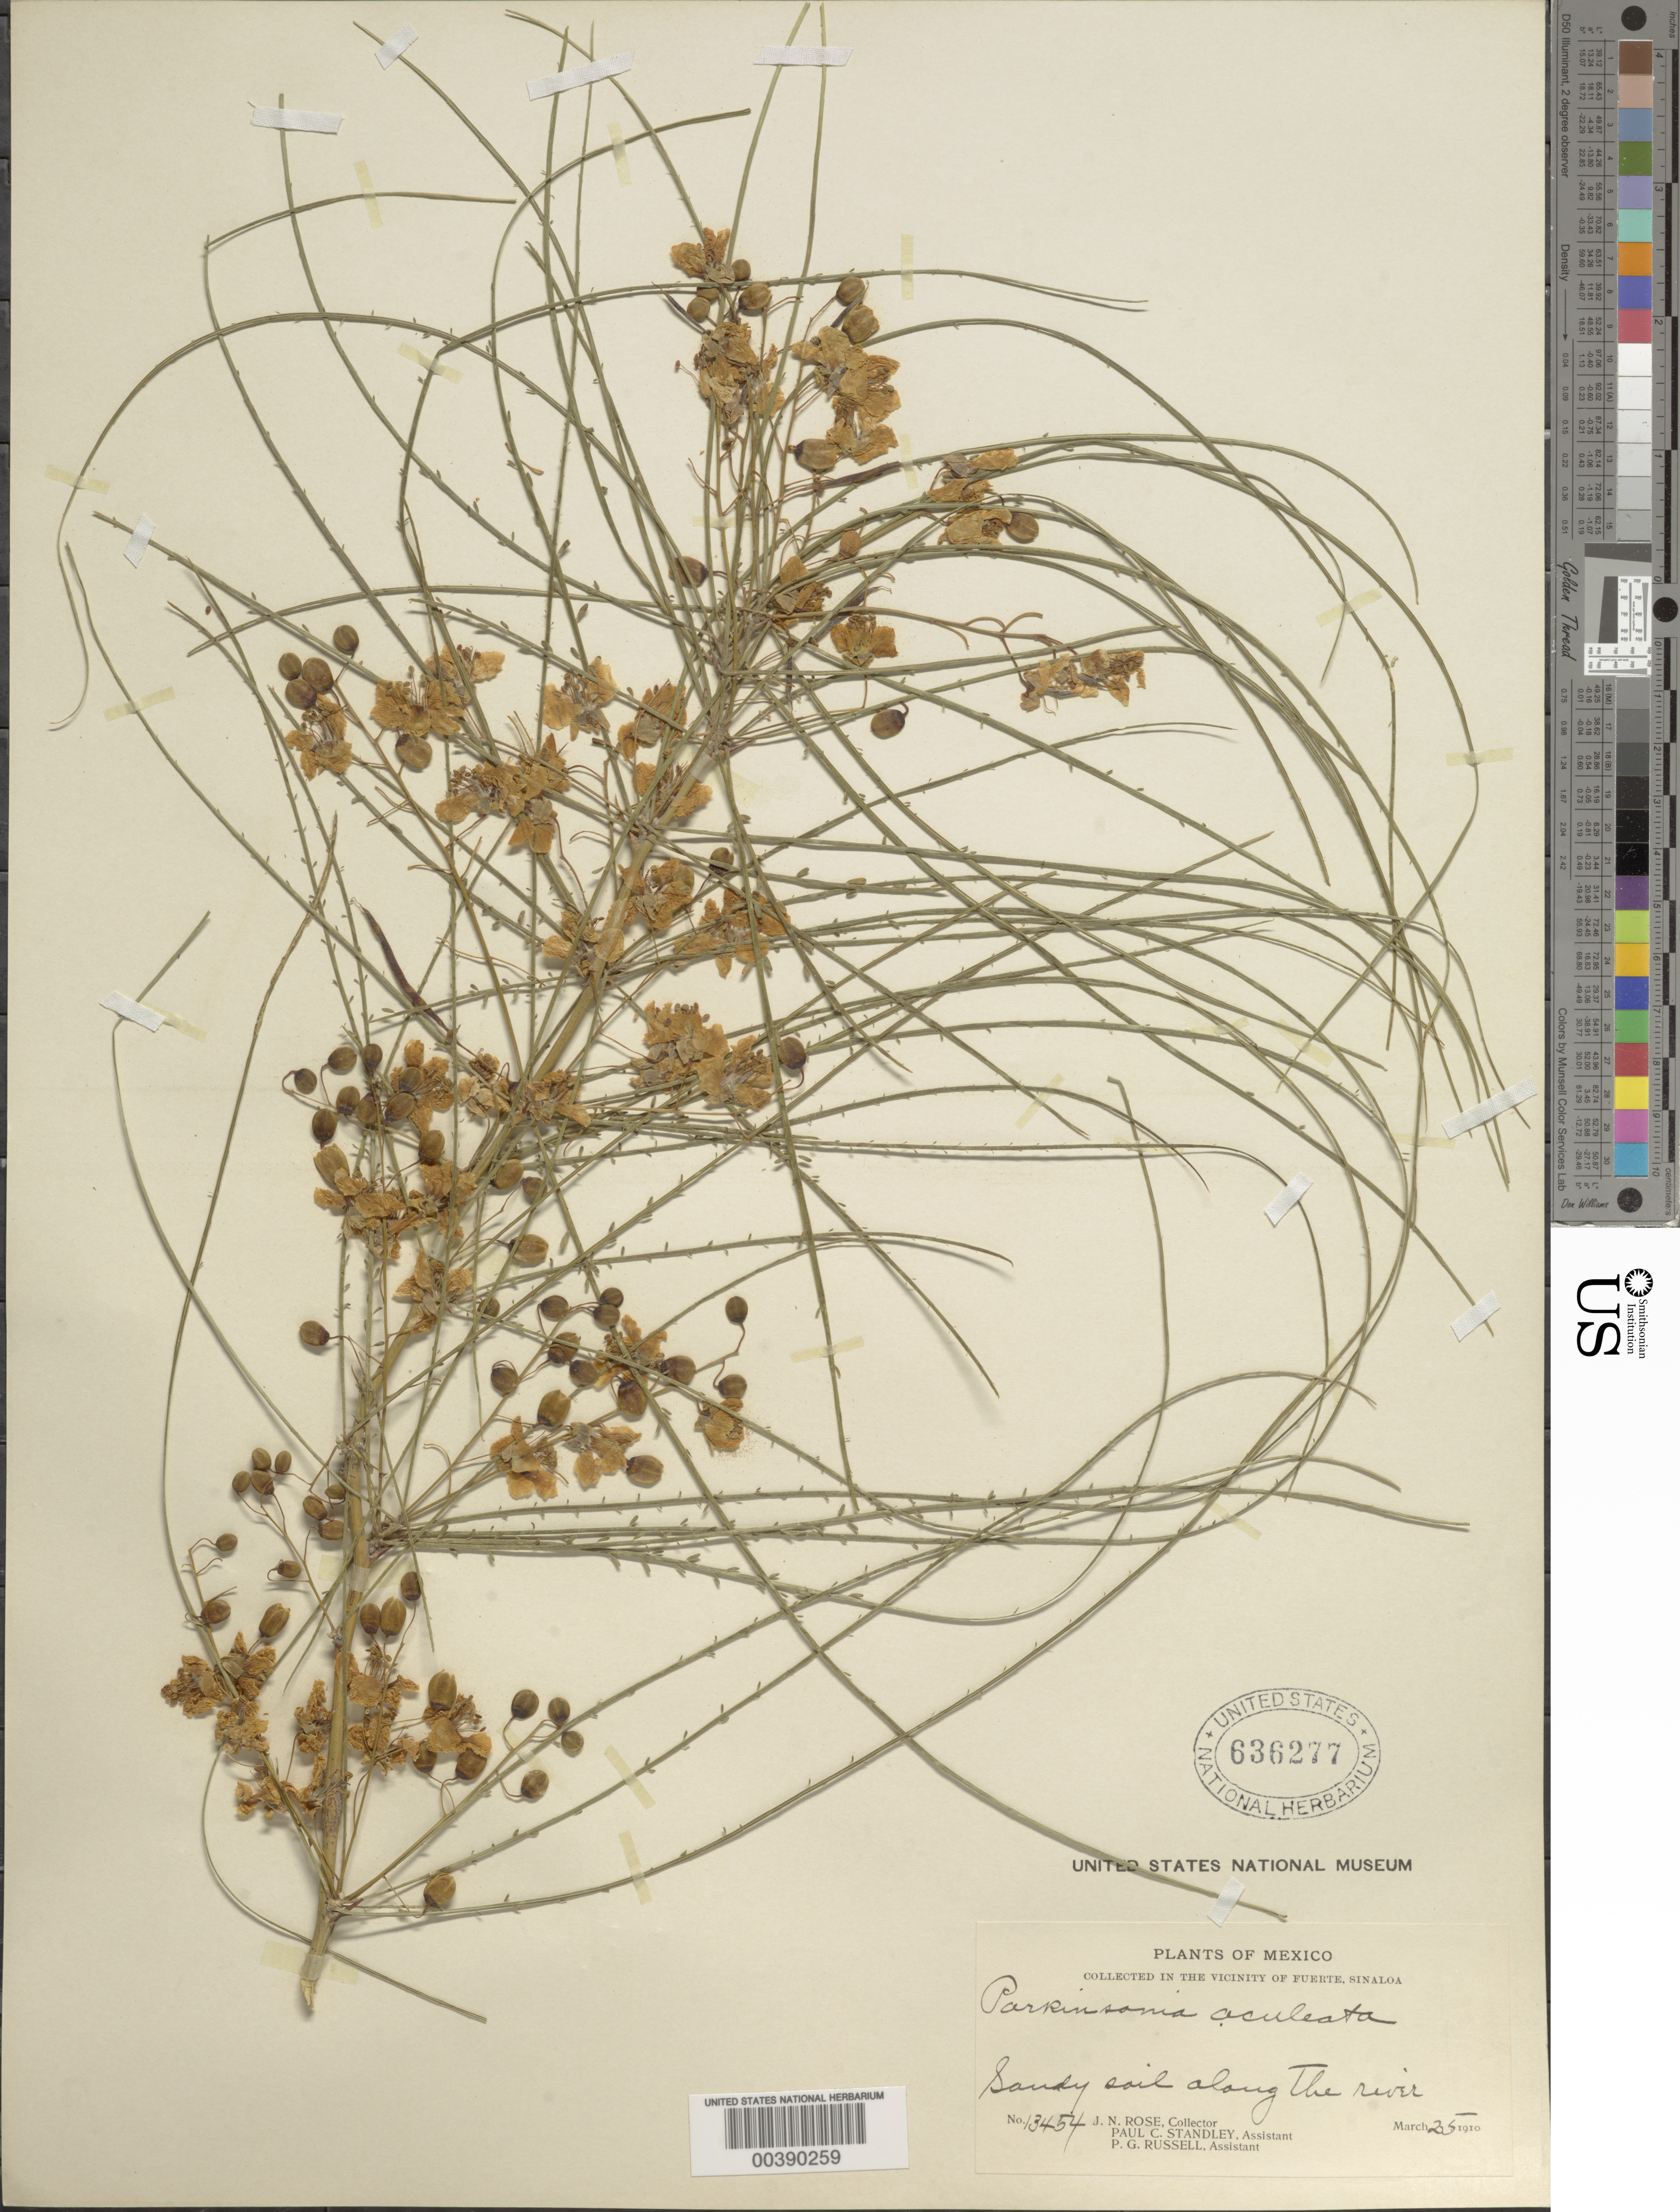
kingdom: Plantae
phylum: Tracheophyta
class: Magnoliopsida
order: Fabales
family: Fabaceae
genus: Parkinsonia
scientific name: Parkinsonia aculeata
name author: L.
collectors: J. N. Rose, P. C. Standley & P. G. Russell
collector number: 13454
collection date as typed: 25 Mar 1910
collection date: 1910-03-25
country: Mexico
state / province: Sinaloa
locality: Fuerte along the river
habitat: Sandy soil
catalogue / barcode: US 636277